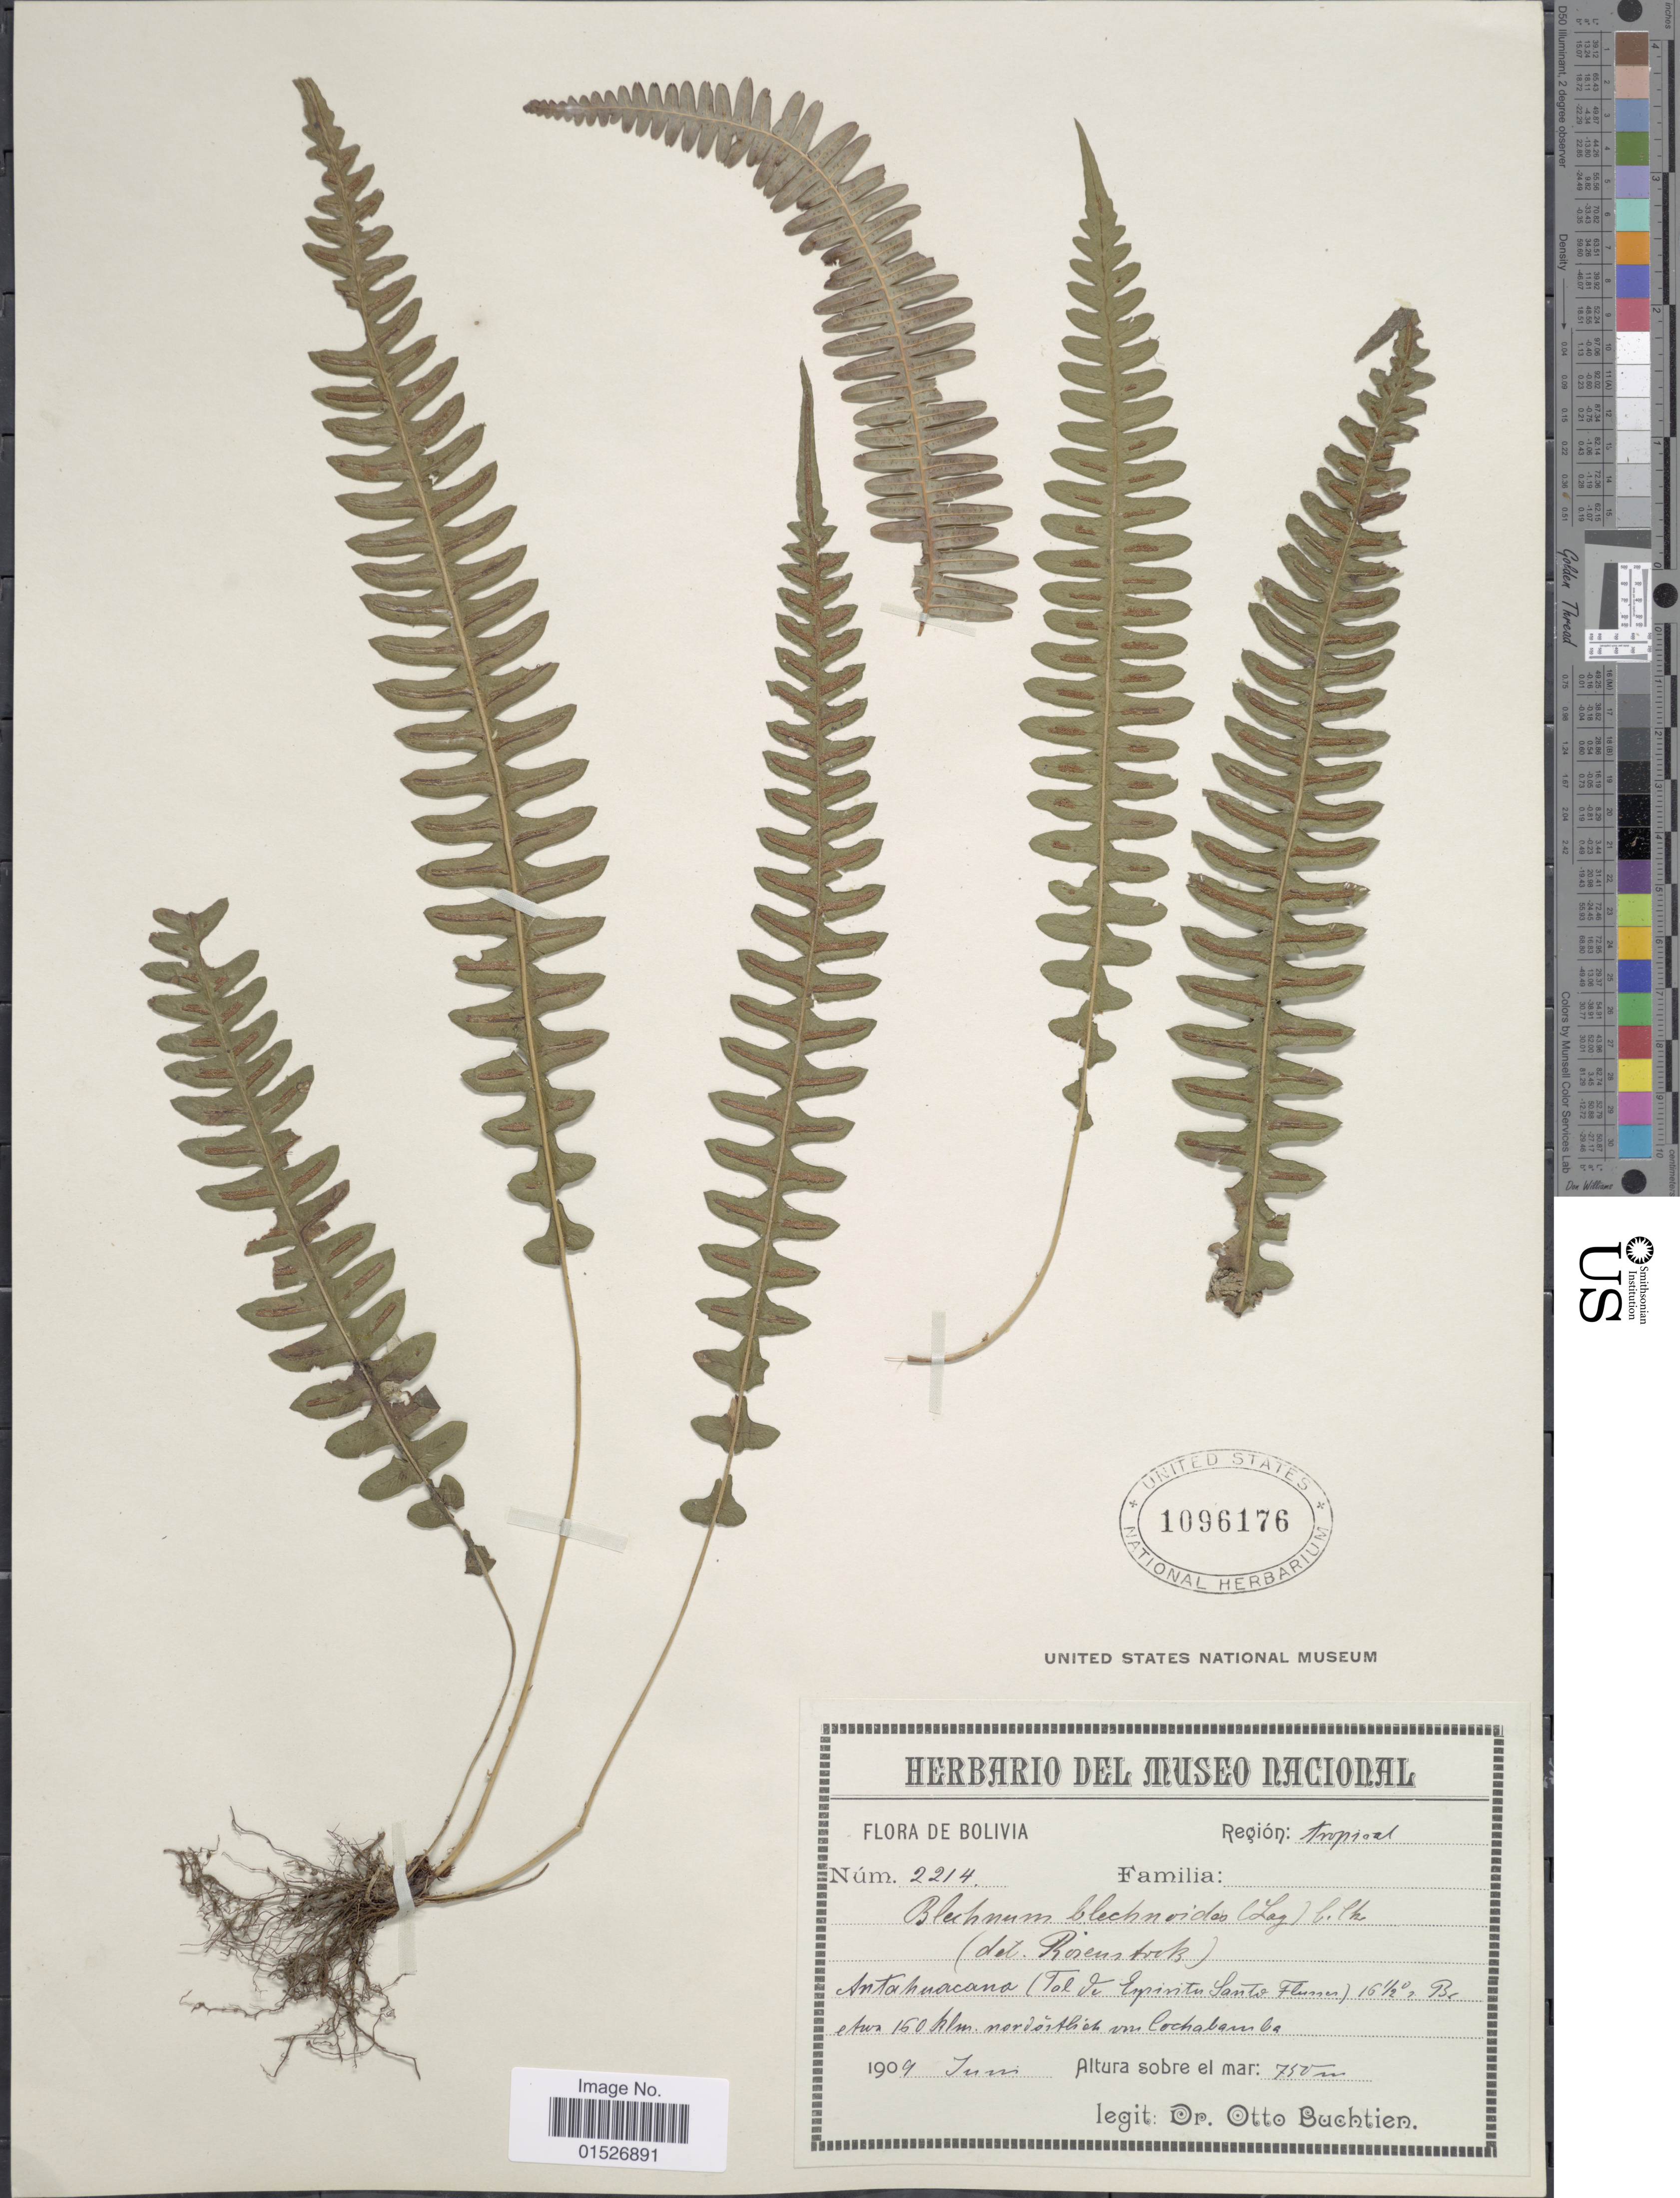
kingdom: Plantae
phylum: Tracheophyta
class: Polypodiopsida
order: Polypodiales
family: Blechnaceae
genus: Blechnum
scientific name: Blechnum polypodioides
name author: Raddi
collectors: O. Buchtien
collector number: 2214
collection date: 1909-06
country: Bolivia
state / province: Cochabamba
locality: Region: Tropical. Antahuacana ( Tal Ve Espinita Santa Flures) 16 ½° Be etwa 160 klm. nordostlich von Cochabamba.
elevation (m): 750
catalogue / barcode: US 1096176